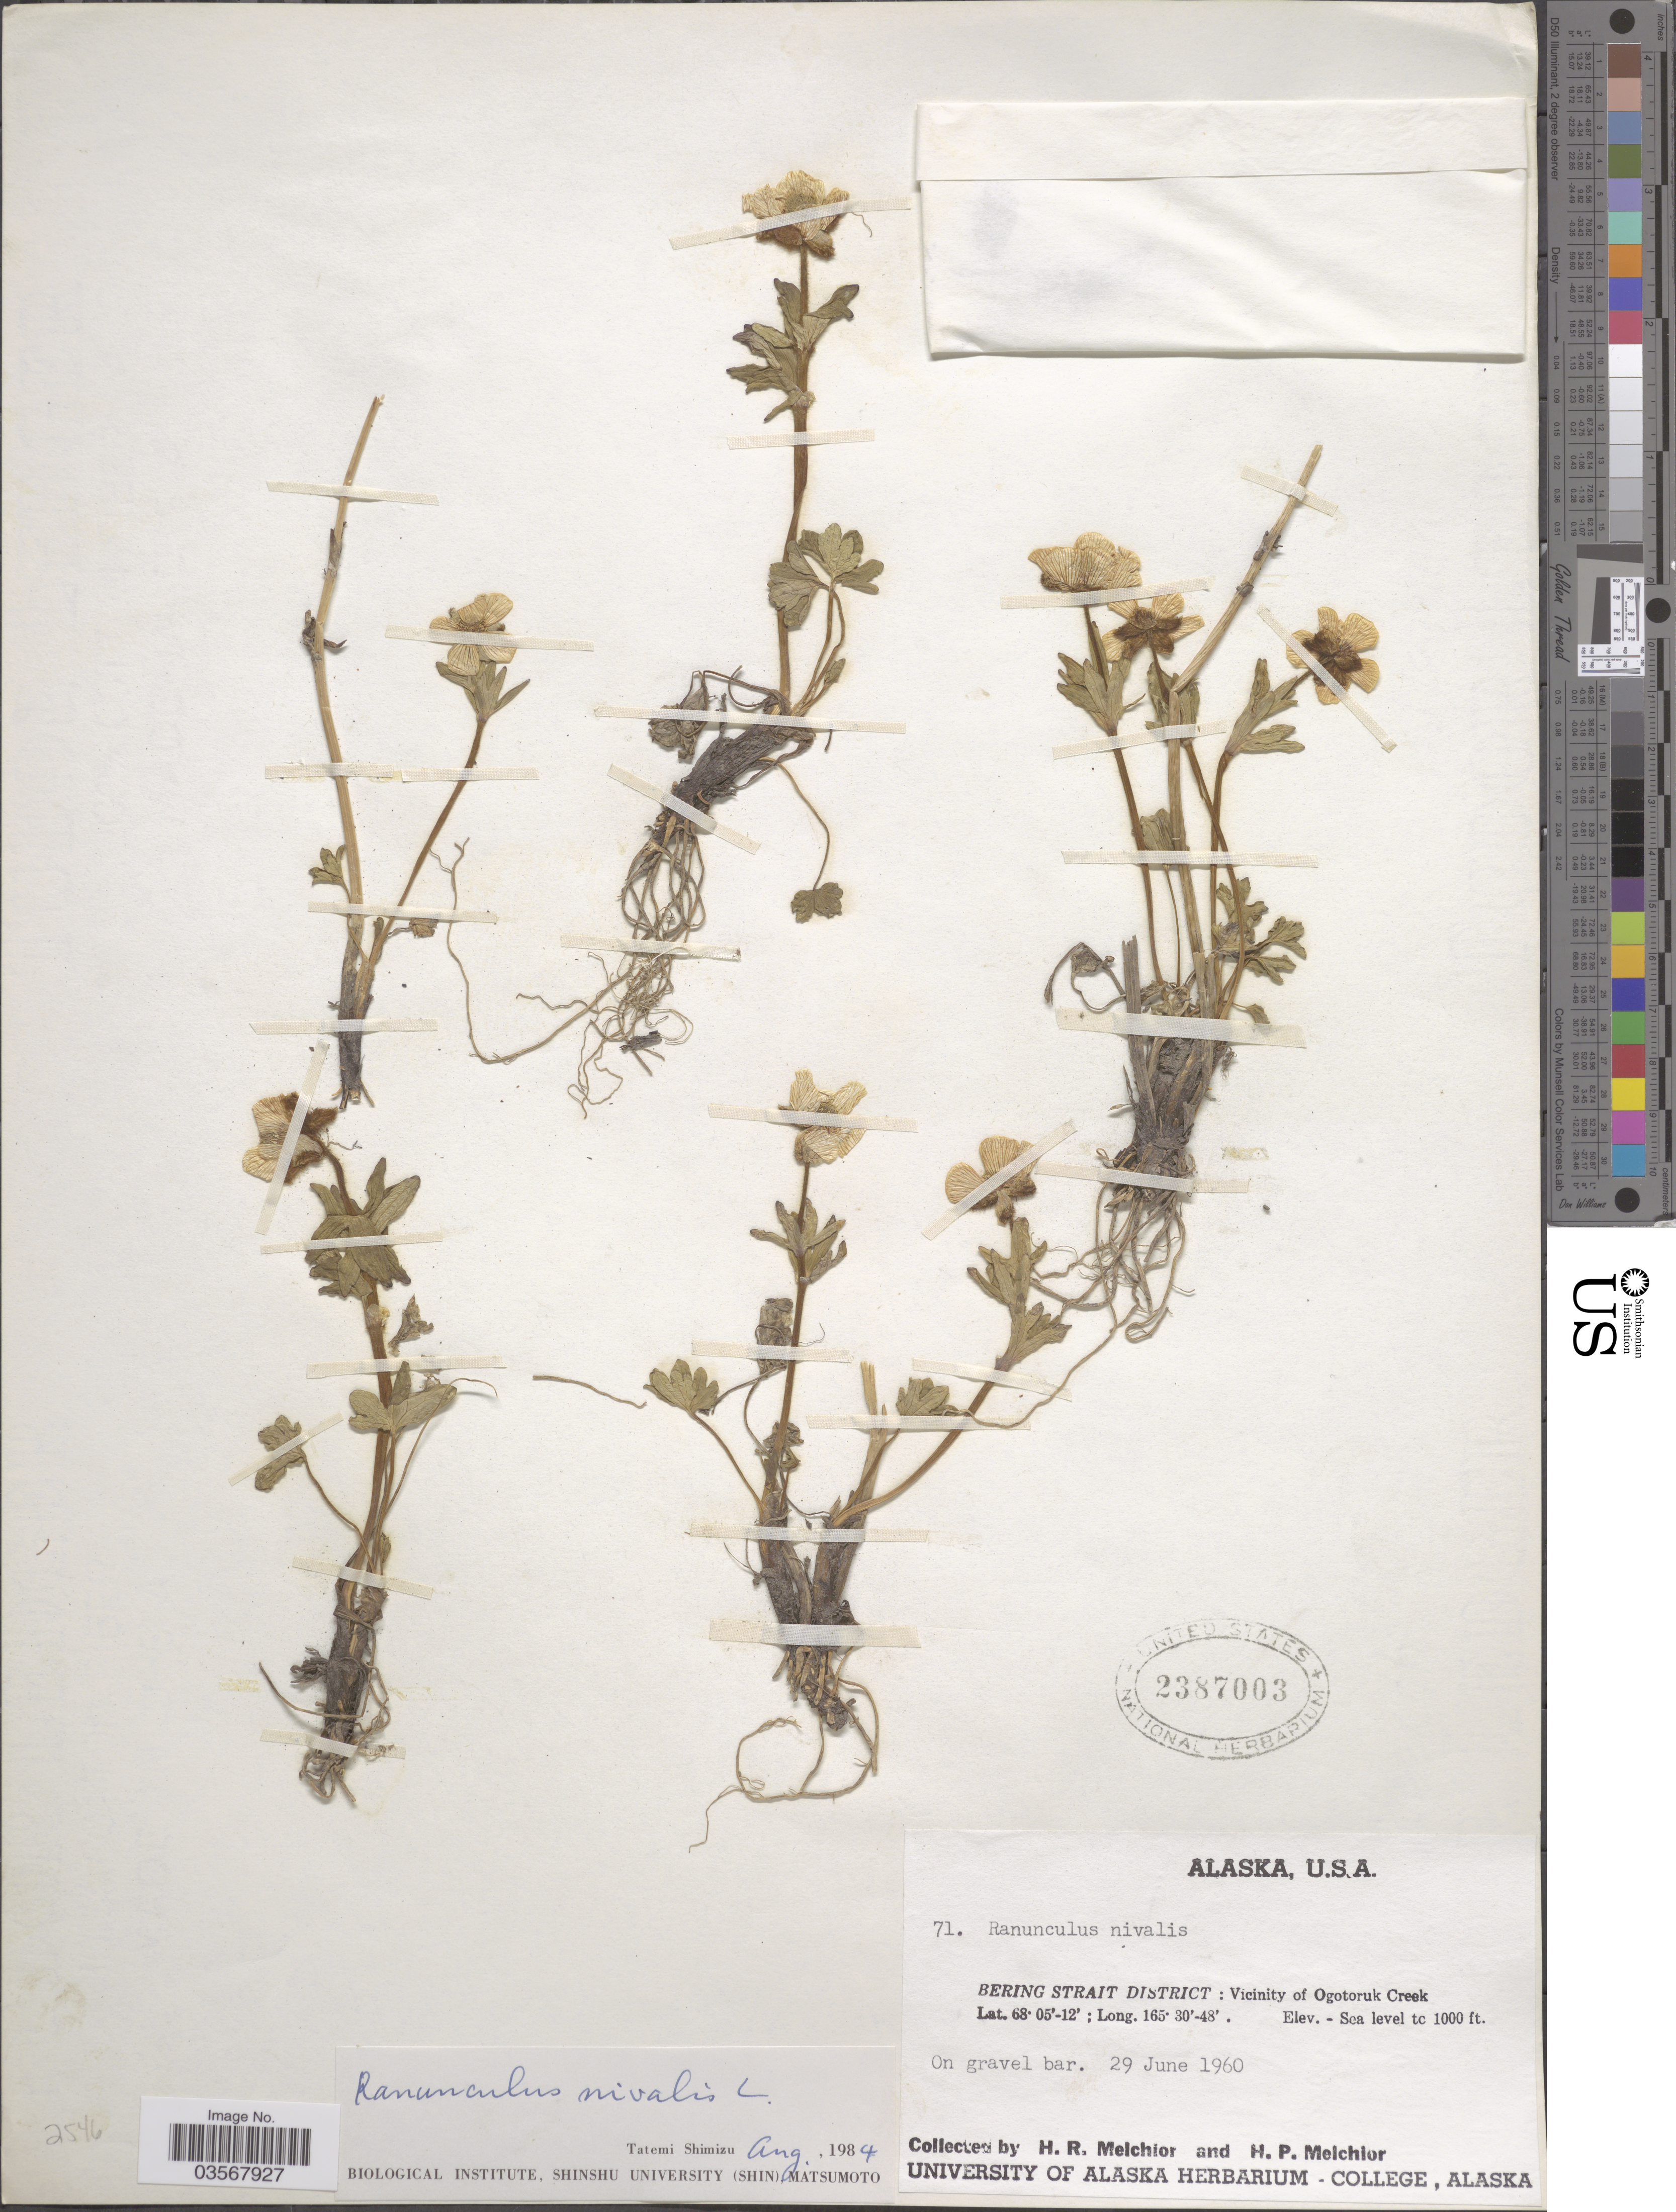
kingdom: Plantae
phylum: Tracheophyta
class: Magnoliopsida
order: Ranunculales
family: Ranunculaceae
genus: Ranunculus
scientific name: Ranunculus nivalis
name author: L.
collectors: H. R. Melchior & H. P. Melchior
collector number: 71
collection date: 1960-06-29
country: United States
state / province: Alaska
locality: Bering Strait District: Vicinity of Ogotoruk Creek.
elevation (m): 0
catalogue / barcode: US 2387003